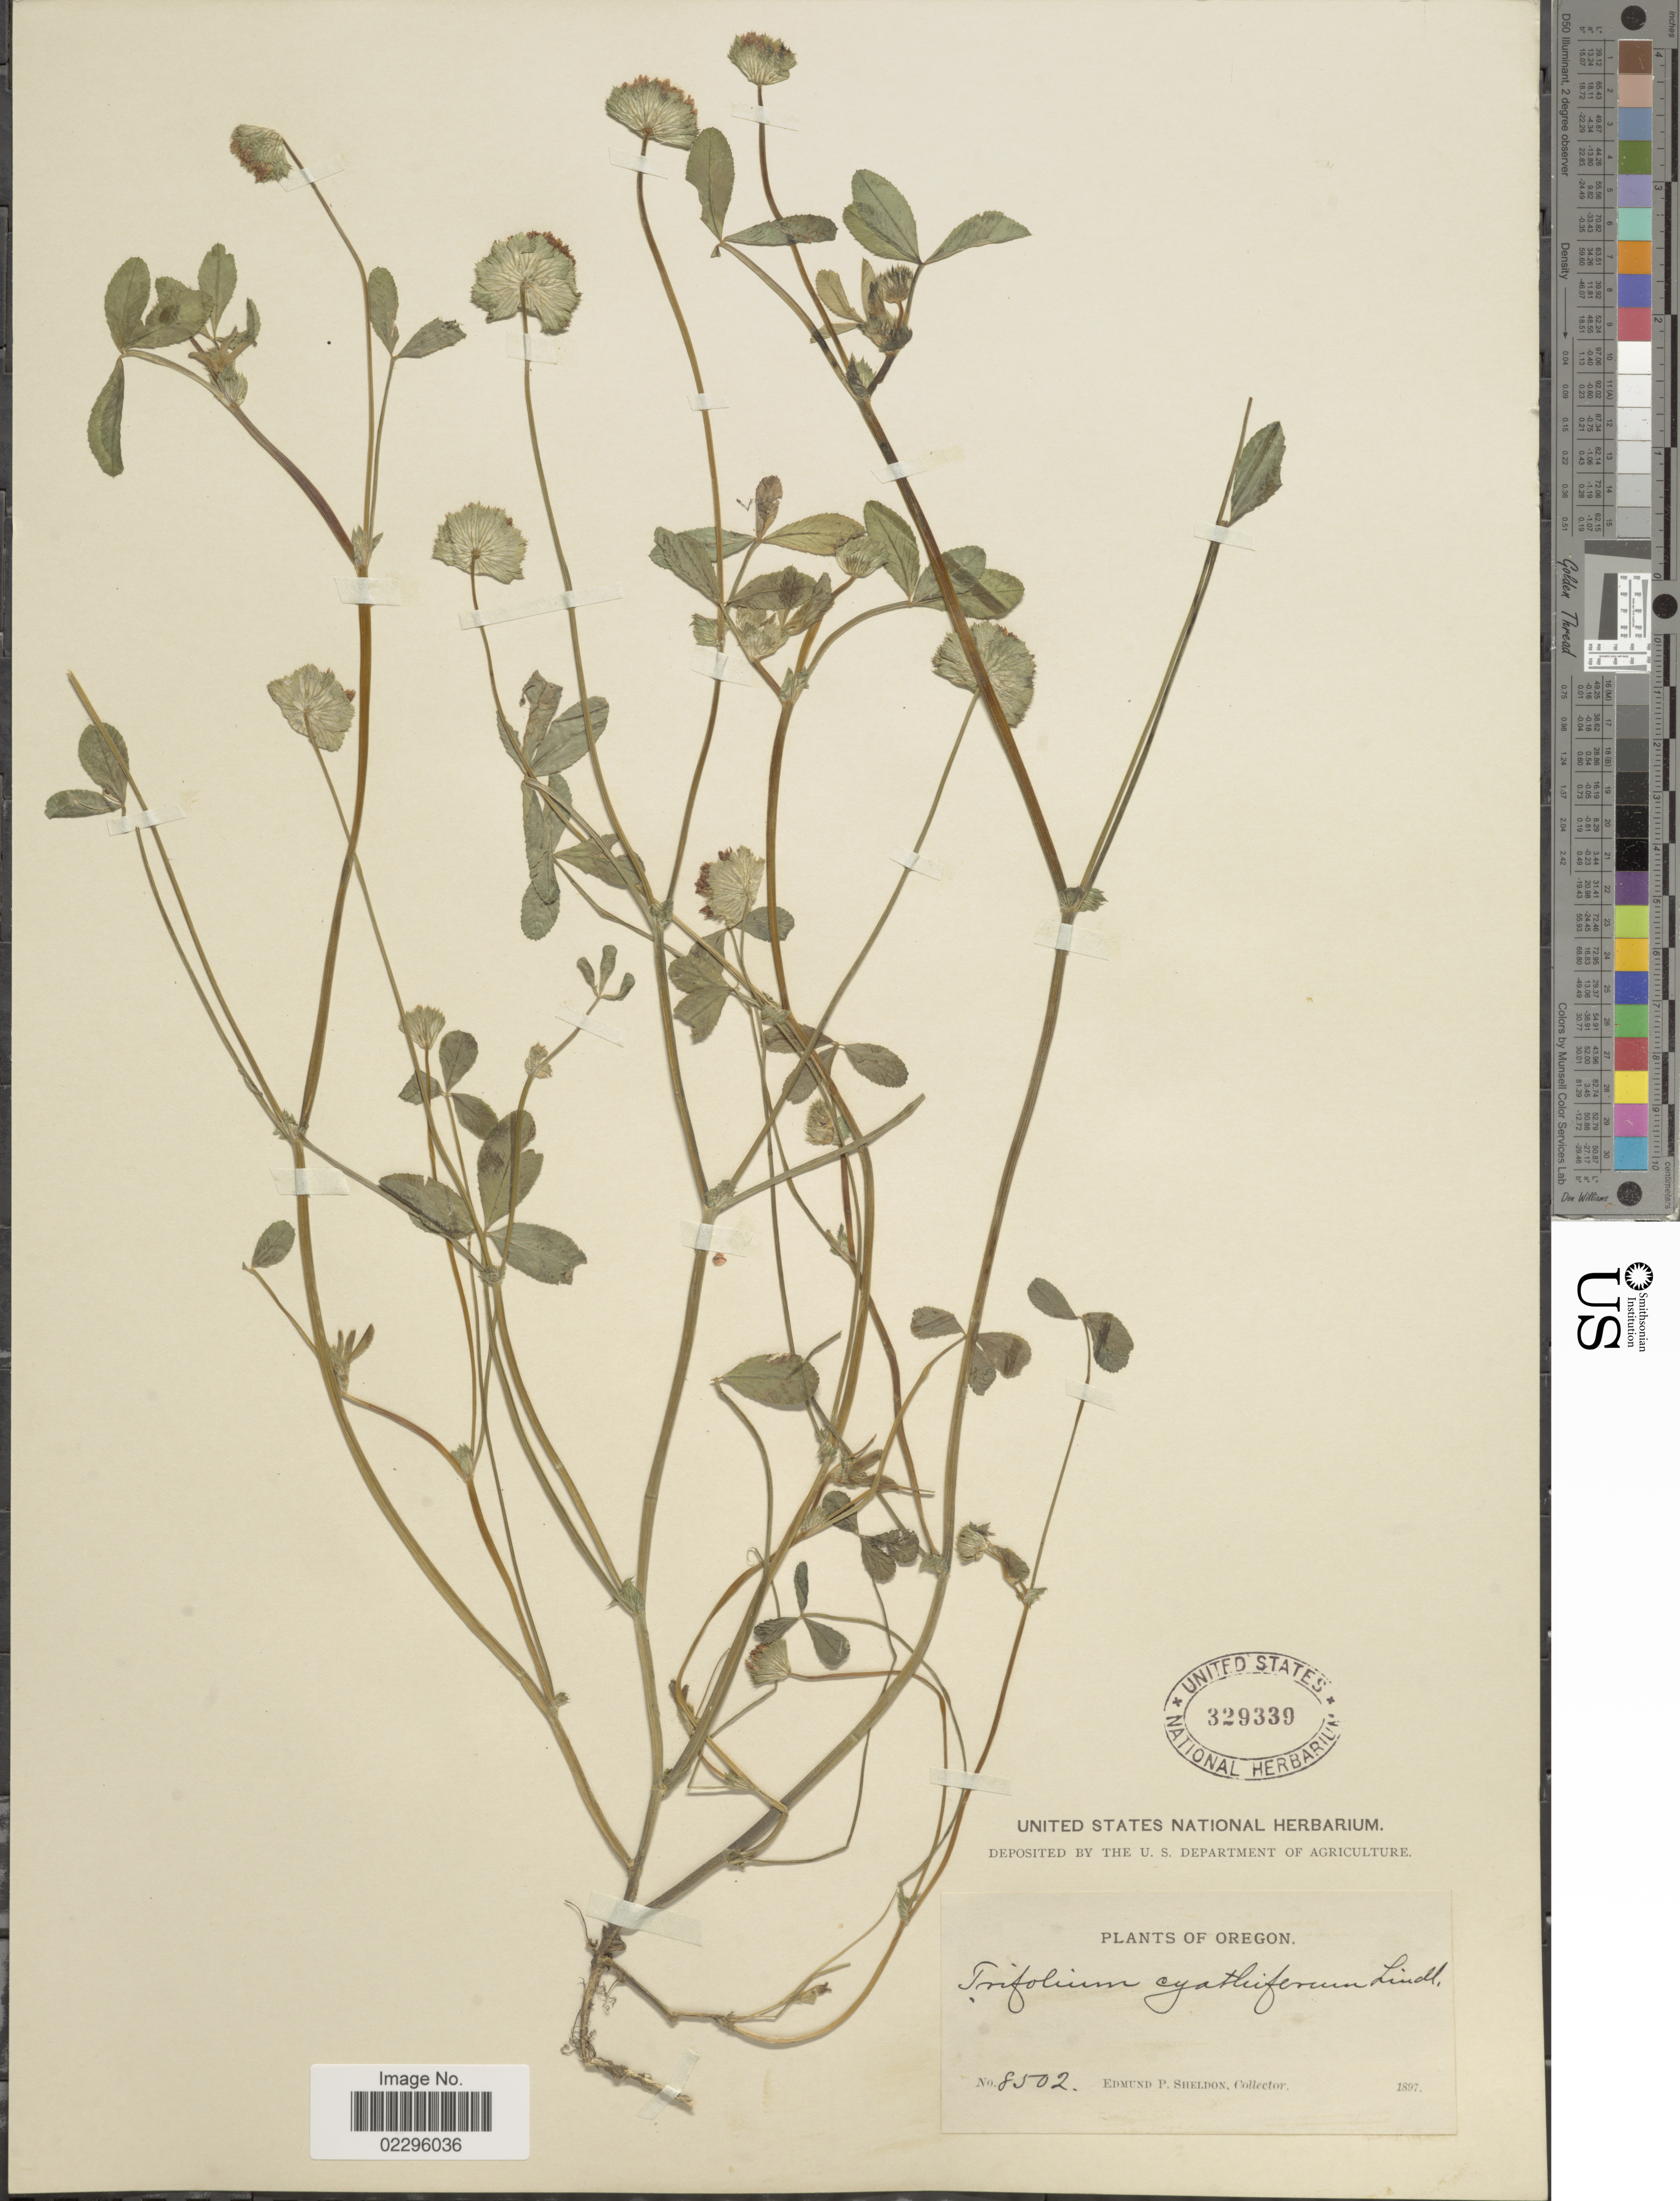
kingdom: Plantae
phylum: Tracheophyta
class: Magnoliopsida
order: Fabales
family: Fabaceae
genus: Trifolium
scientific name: Trifolium cyathiferum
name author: Lindl.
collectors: E. P. Sheldon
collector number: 8502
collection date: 1897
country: United States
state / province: Oregon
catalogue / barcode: US 329339